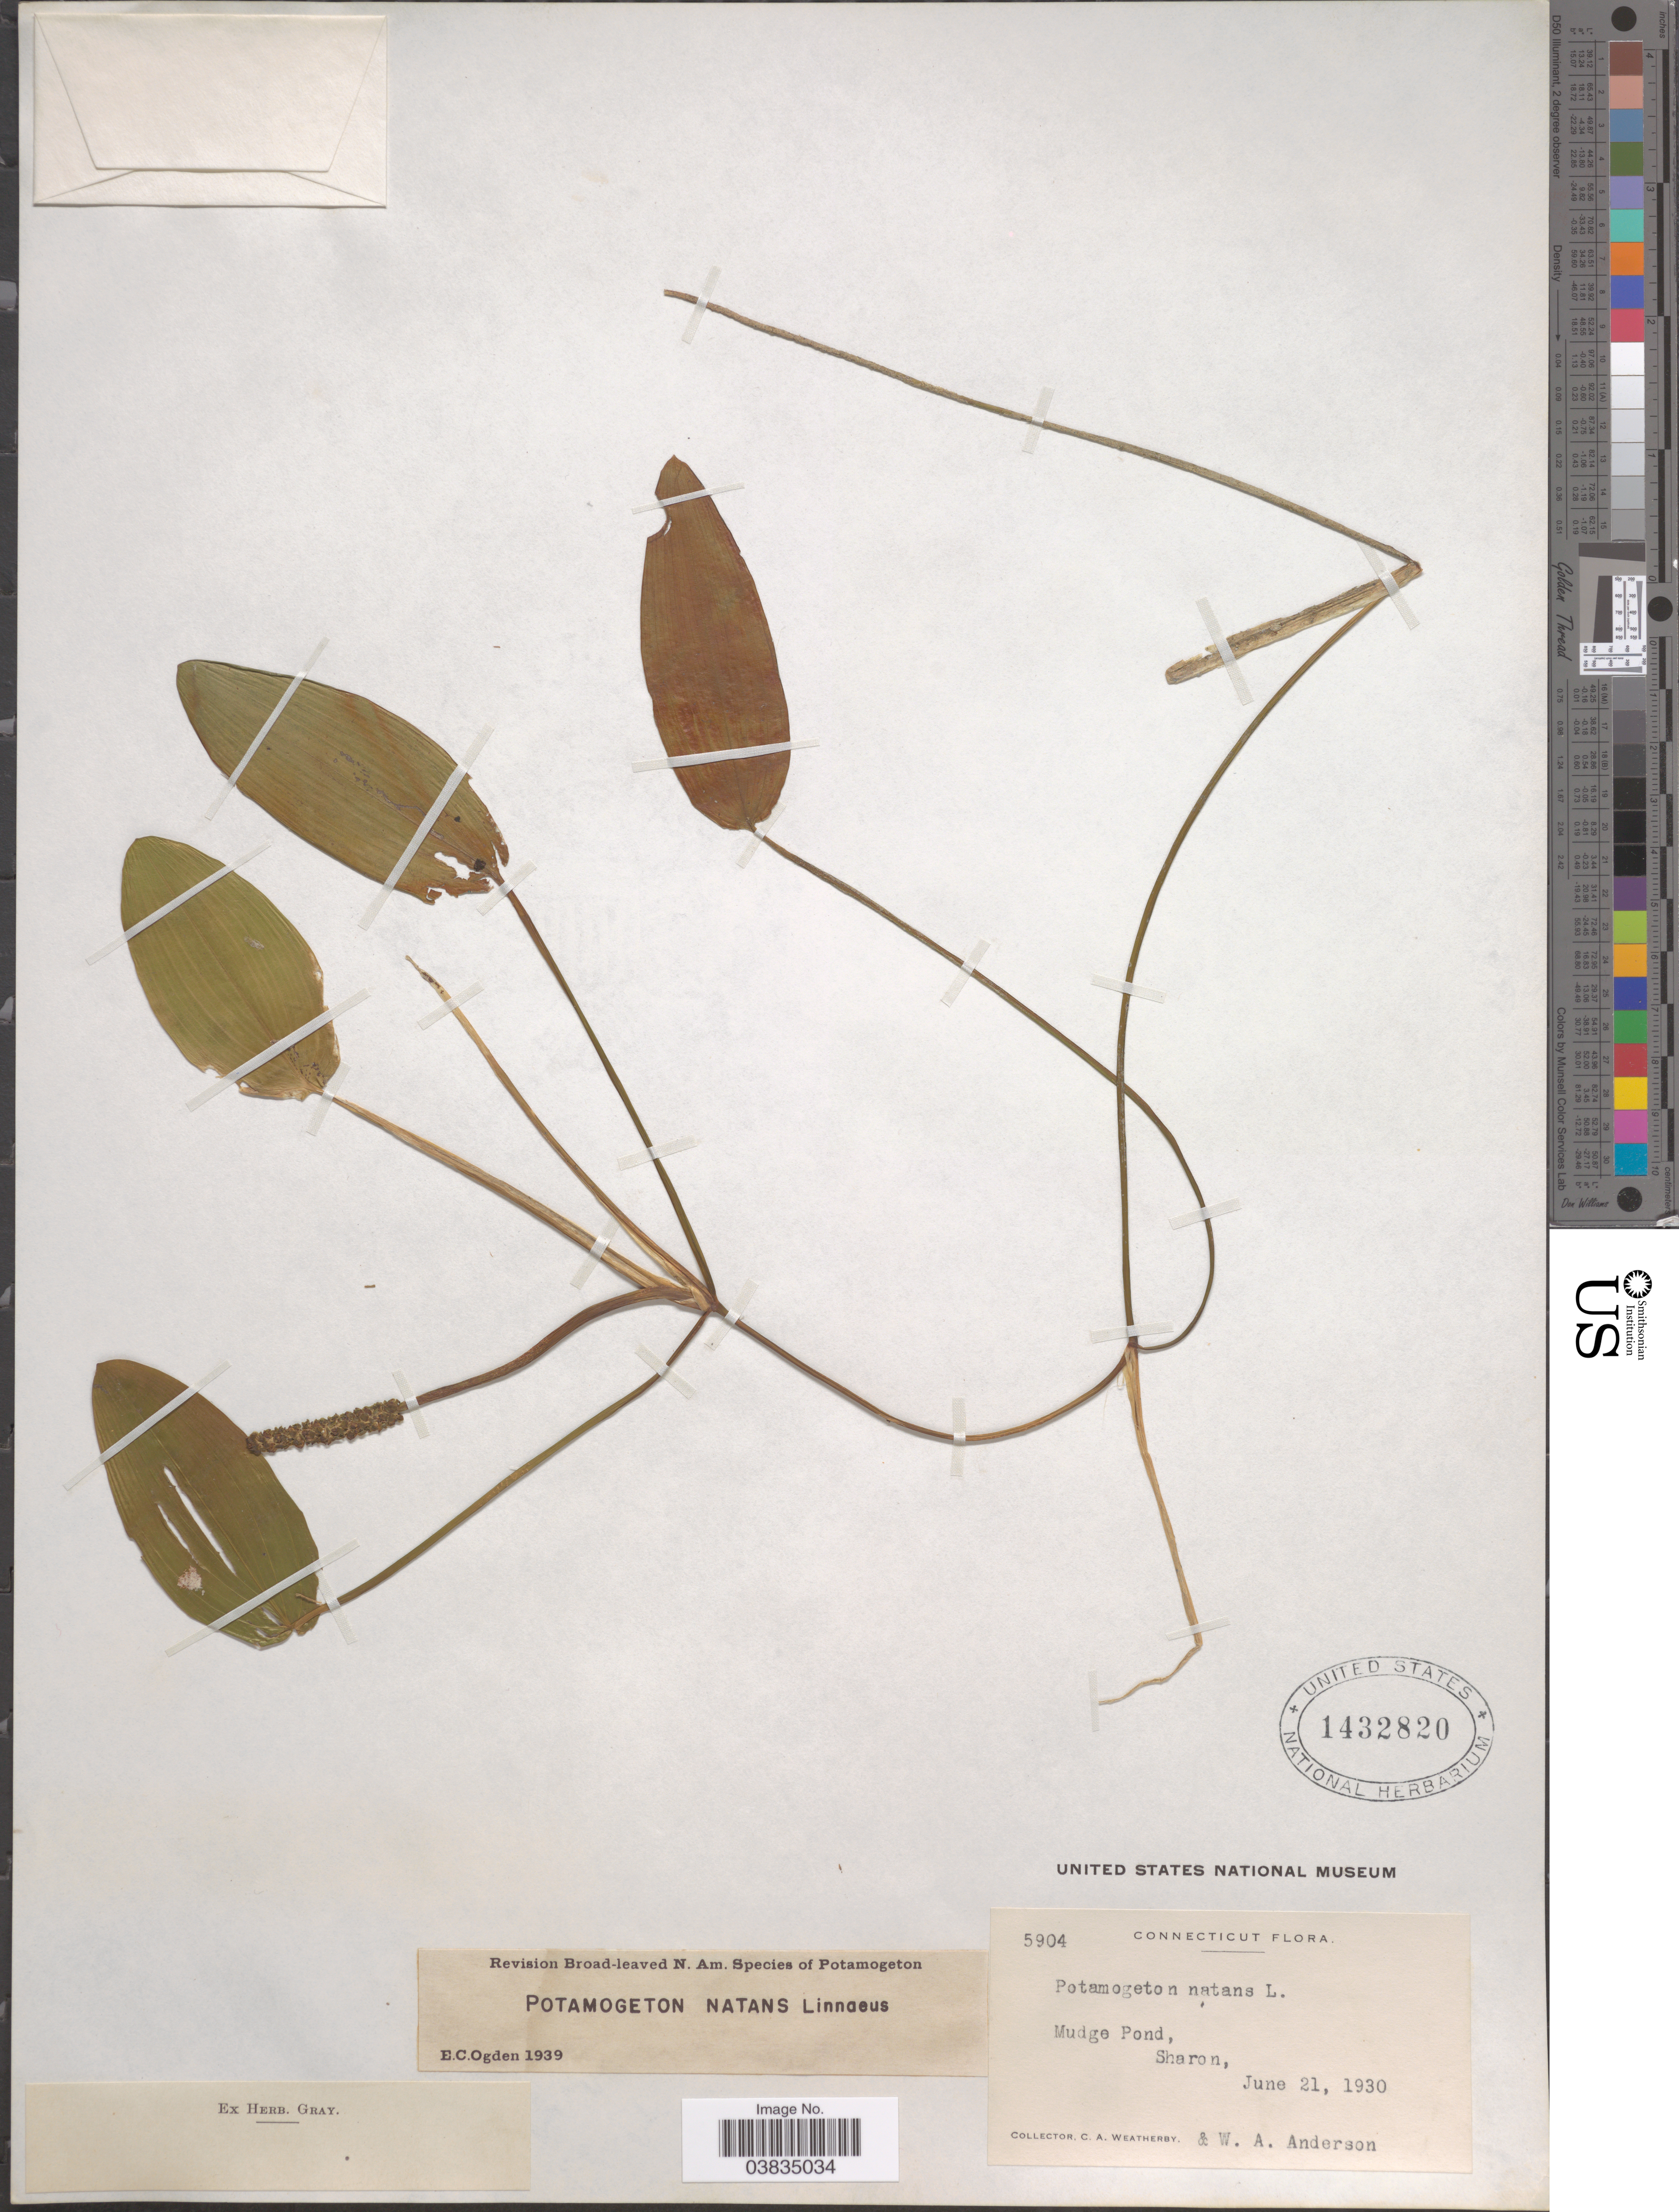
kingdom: Plantae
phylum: Tracheophyta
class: Liliopsida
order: Alismatales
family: Potamogetonaceae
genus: Potamogeton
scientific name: Potamogeton natans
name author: L.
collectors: C. A. Weatherby & W. A. Anderson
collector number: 5904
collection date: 1930-06-21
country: United States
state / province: Connecticut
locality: Mudge Pond, Sharon.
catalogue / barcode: US 1432820